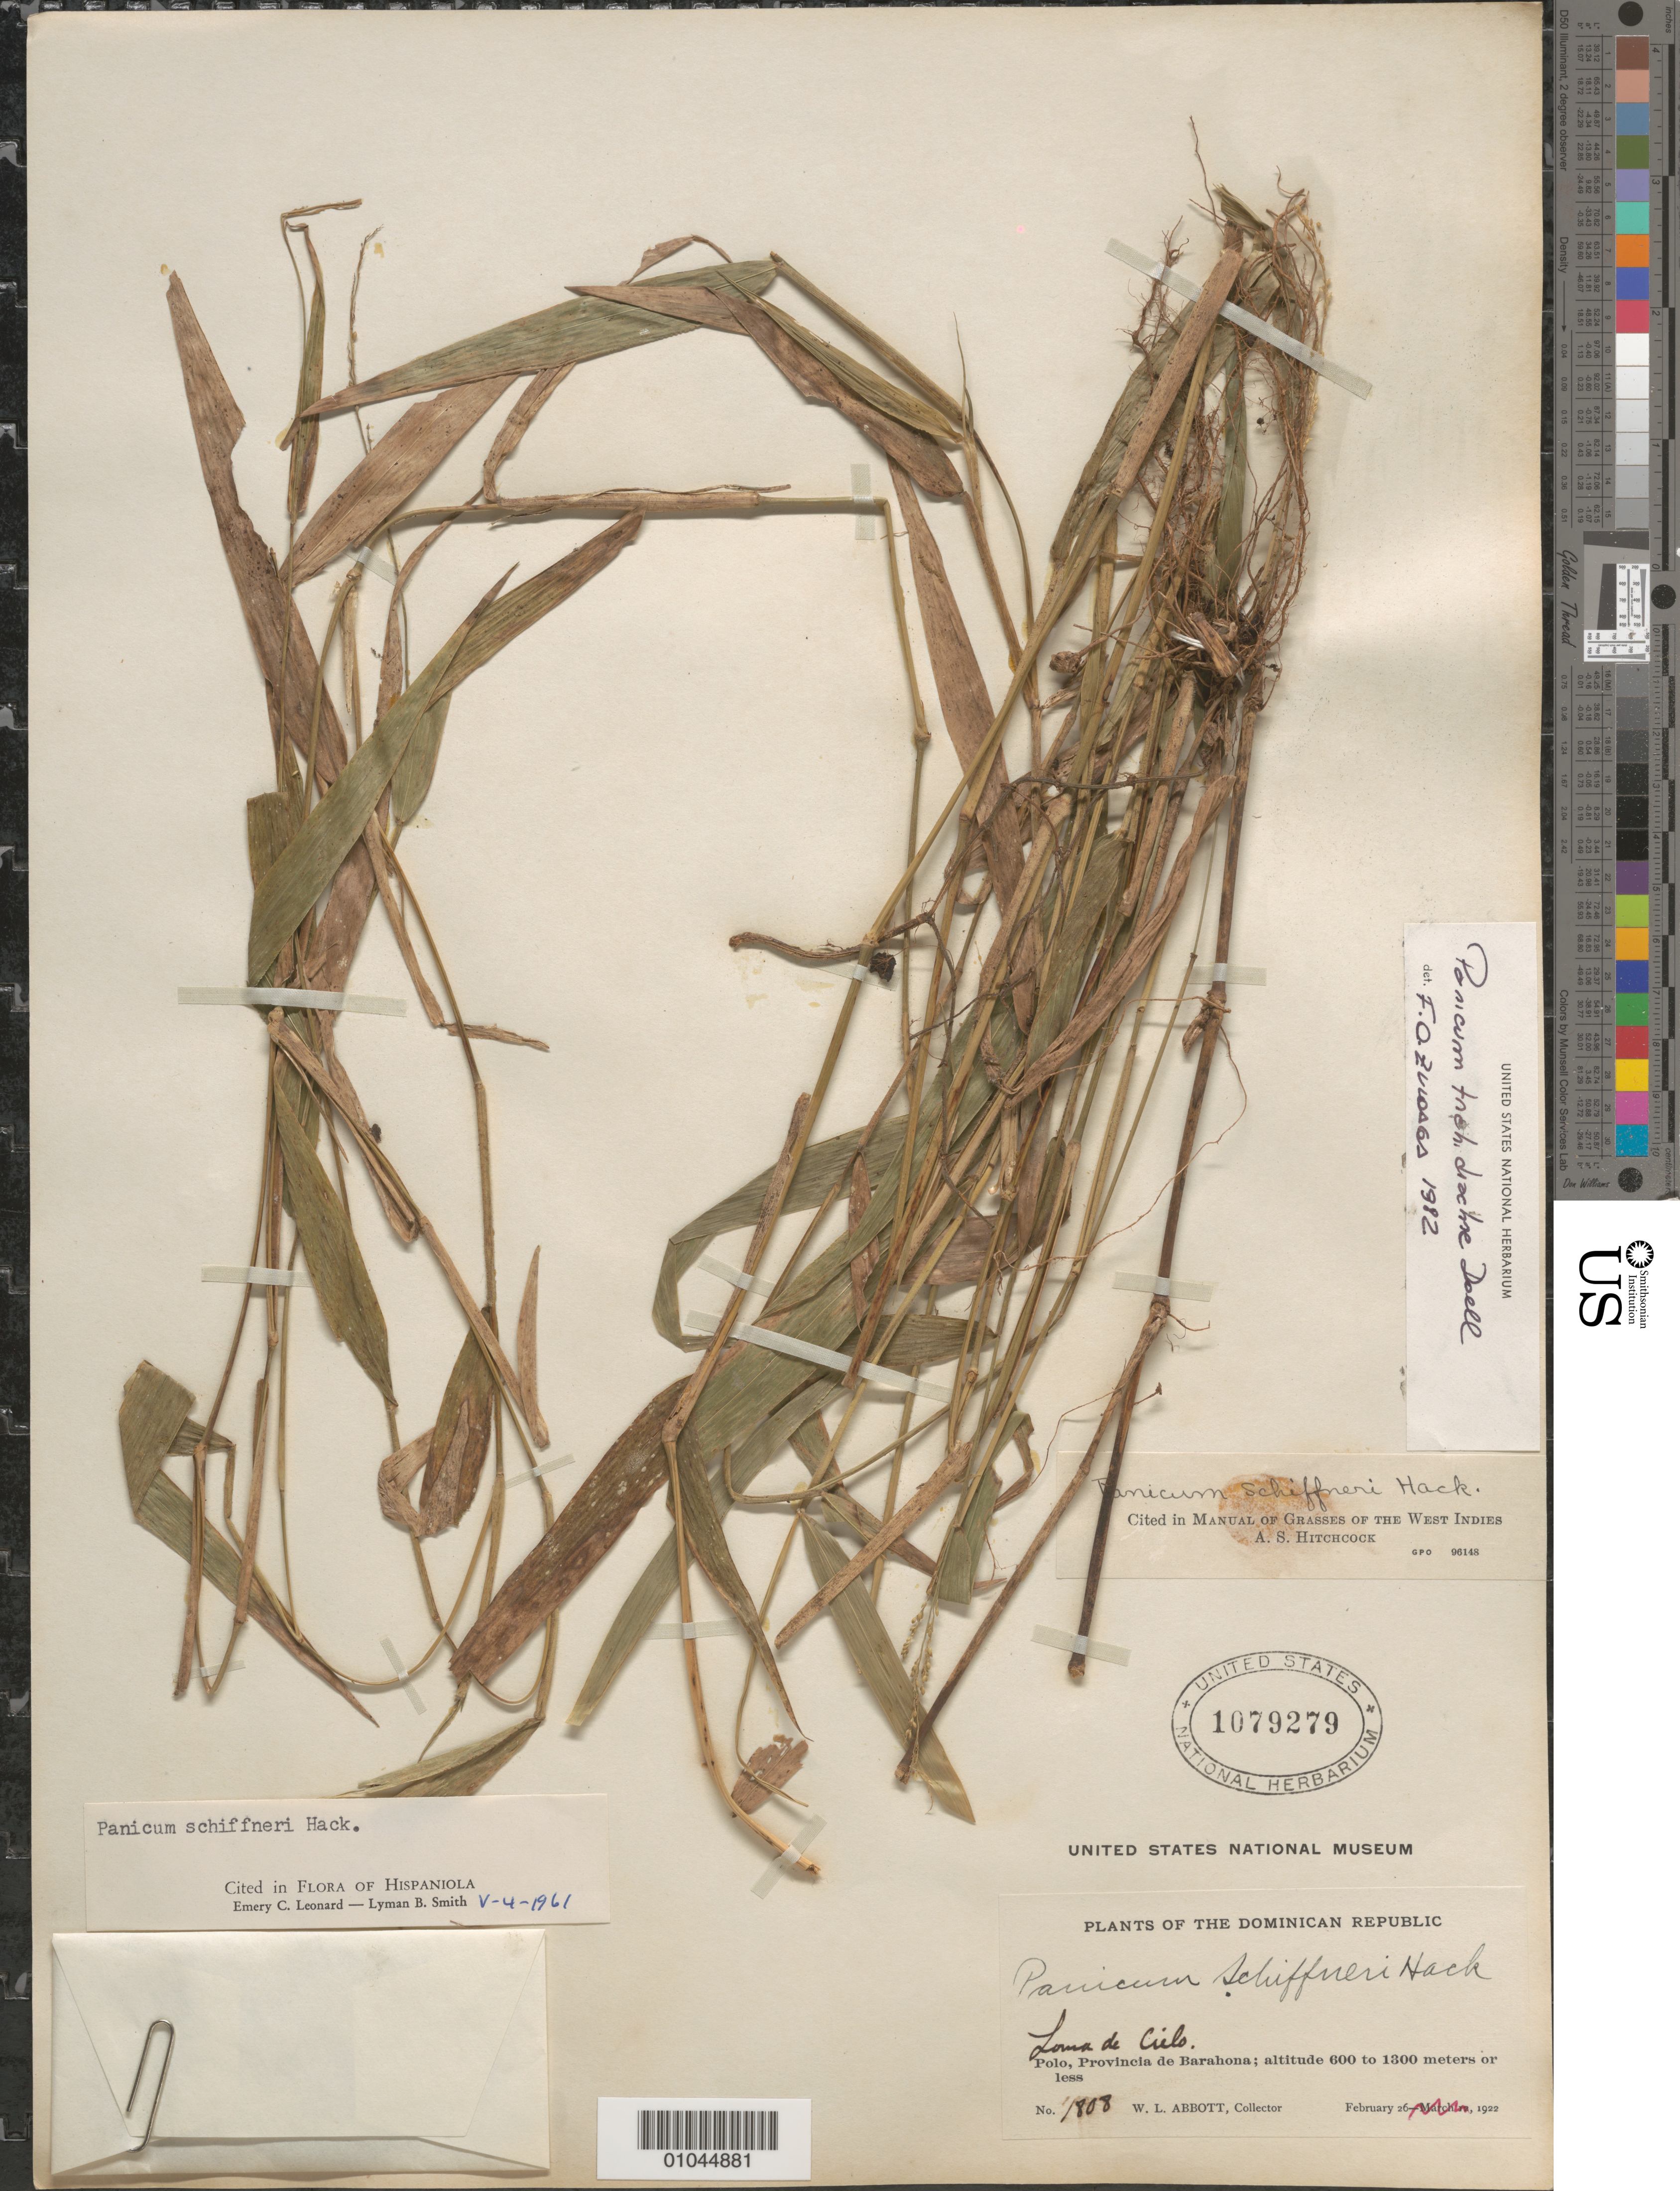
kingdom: Plantae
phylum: Tracheophyta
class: Liliopsida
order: Poales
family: Poaceae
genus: Panicum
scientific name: Panicum trichoides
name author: Sw.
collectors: W. L. Abbott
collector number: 1808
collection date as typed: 26 Feb 1922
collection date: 1922-02-26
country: Dominican Republic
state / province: Barahona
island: Hispaniola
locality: Polo, Loma de Cielo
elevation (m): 600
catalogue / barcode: US 1079279